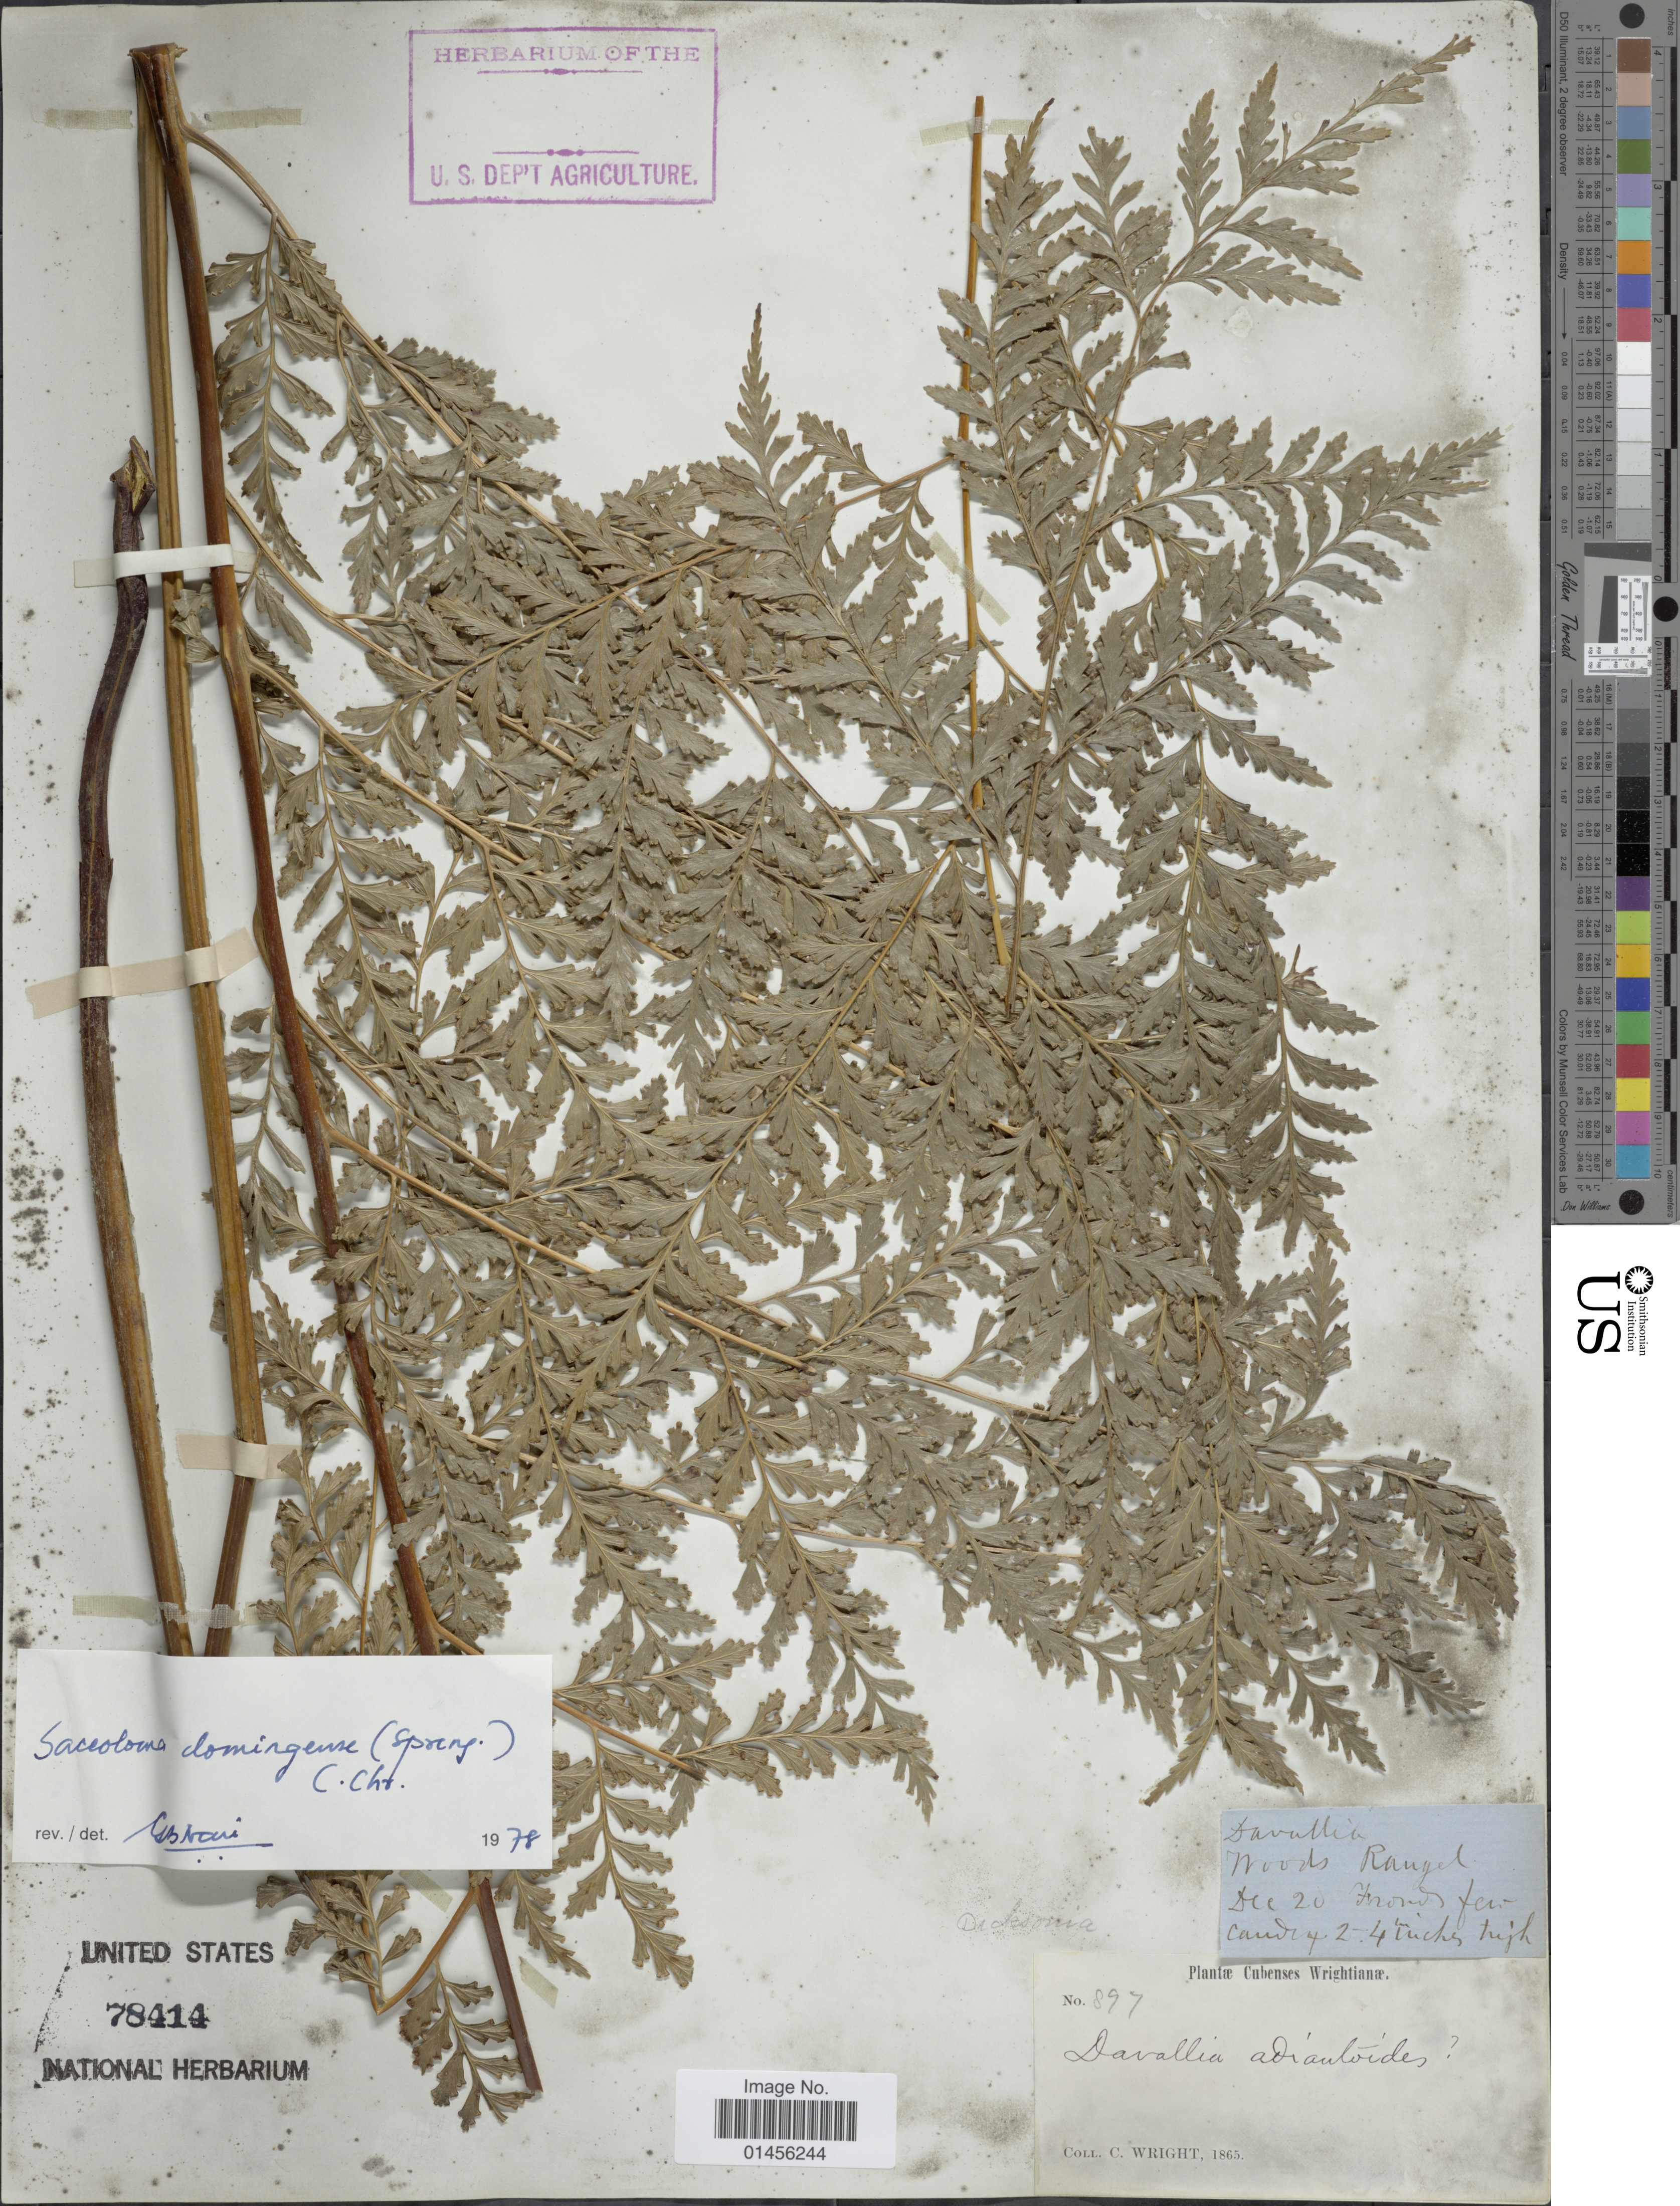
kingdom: Plantae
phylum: Tracheophyta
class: Polypodiopsida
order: Polypodiales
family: Saccolomataceae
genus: Saccoloma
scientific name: Saccoloma domingense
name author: (Spreng.) C. Chr.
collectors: C. Wright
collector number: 897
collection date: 1865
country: Cuba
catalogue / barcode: US 78414